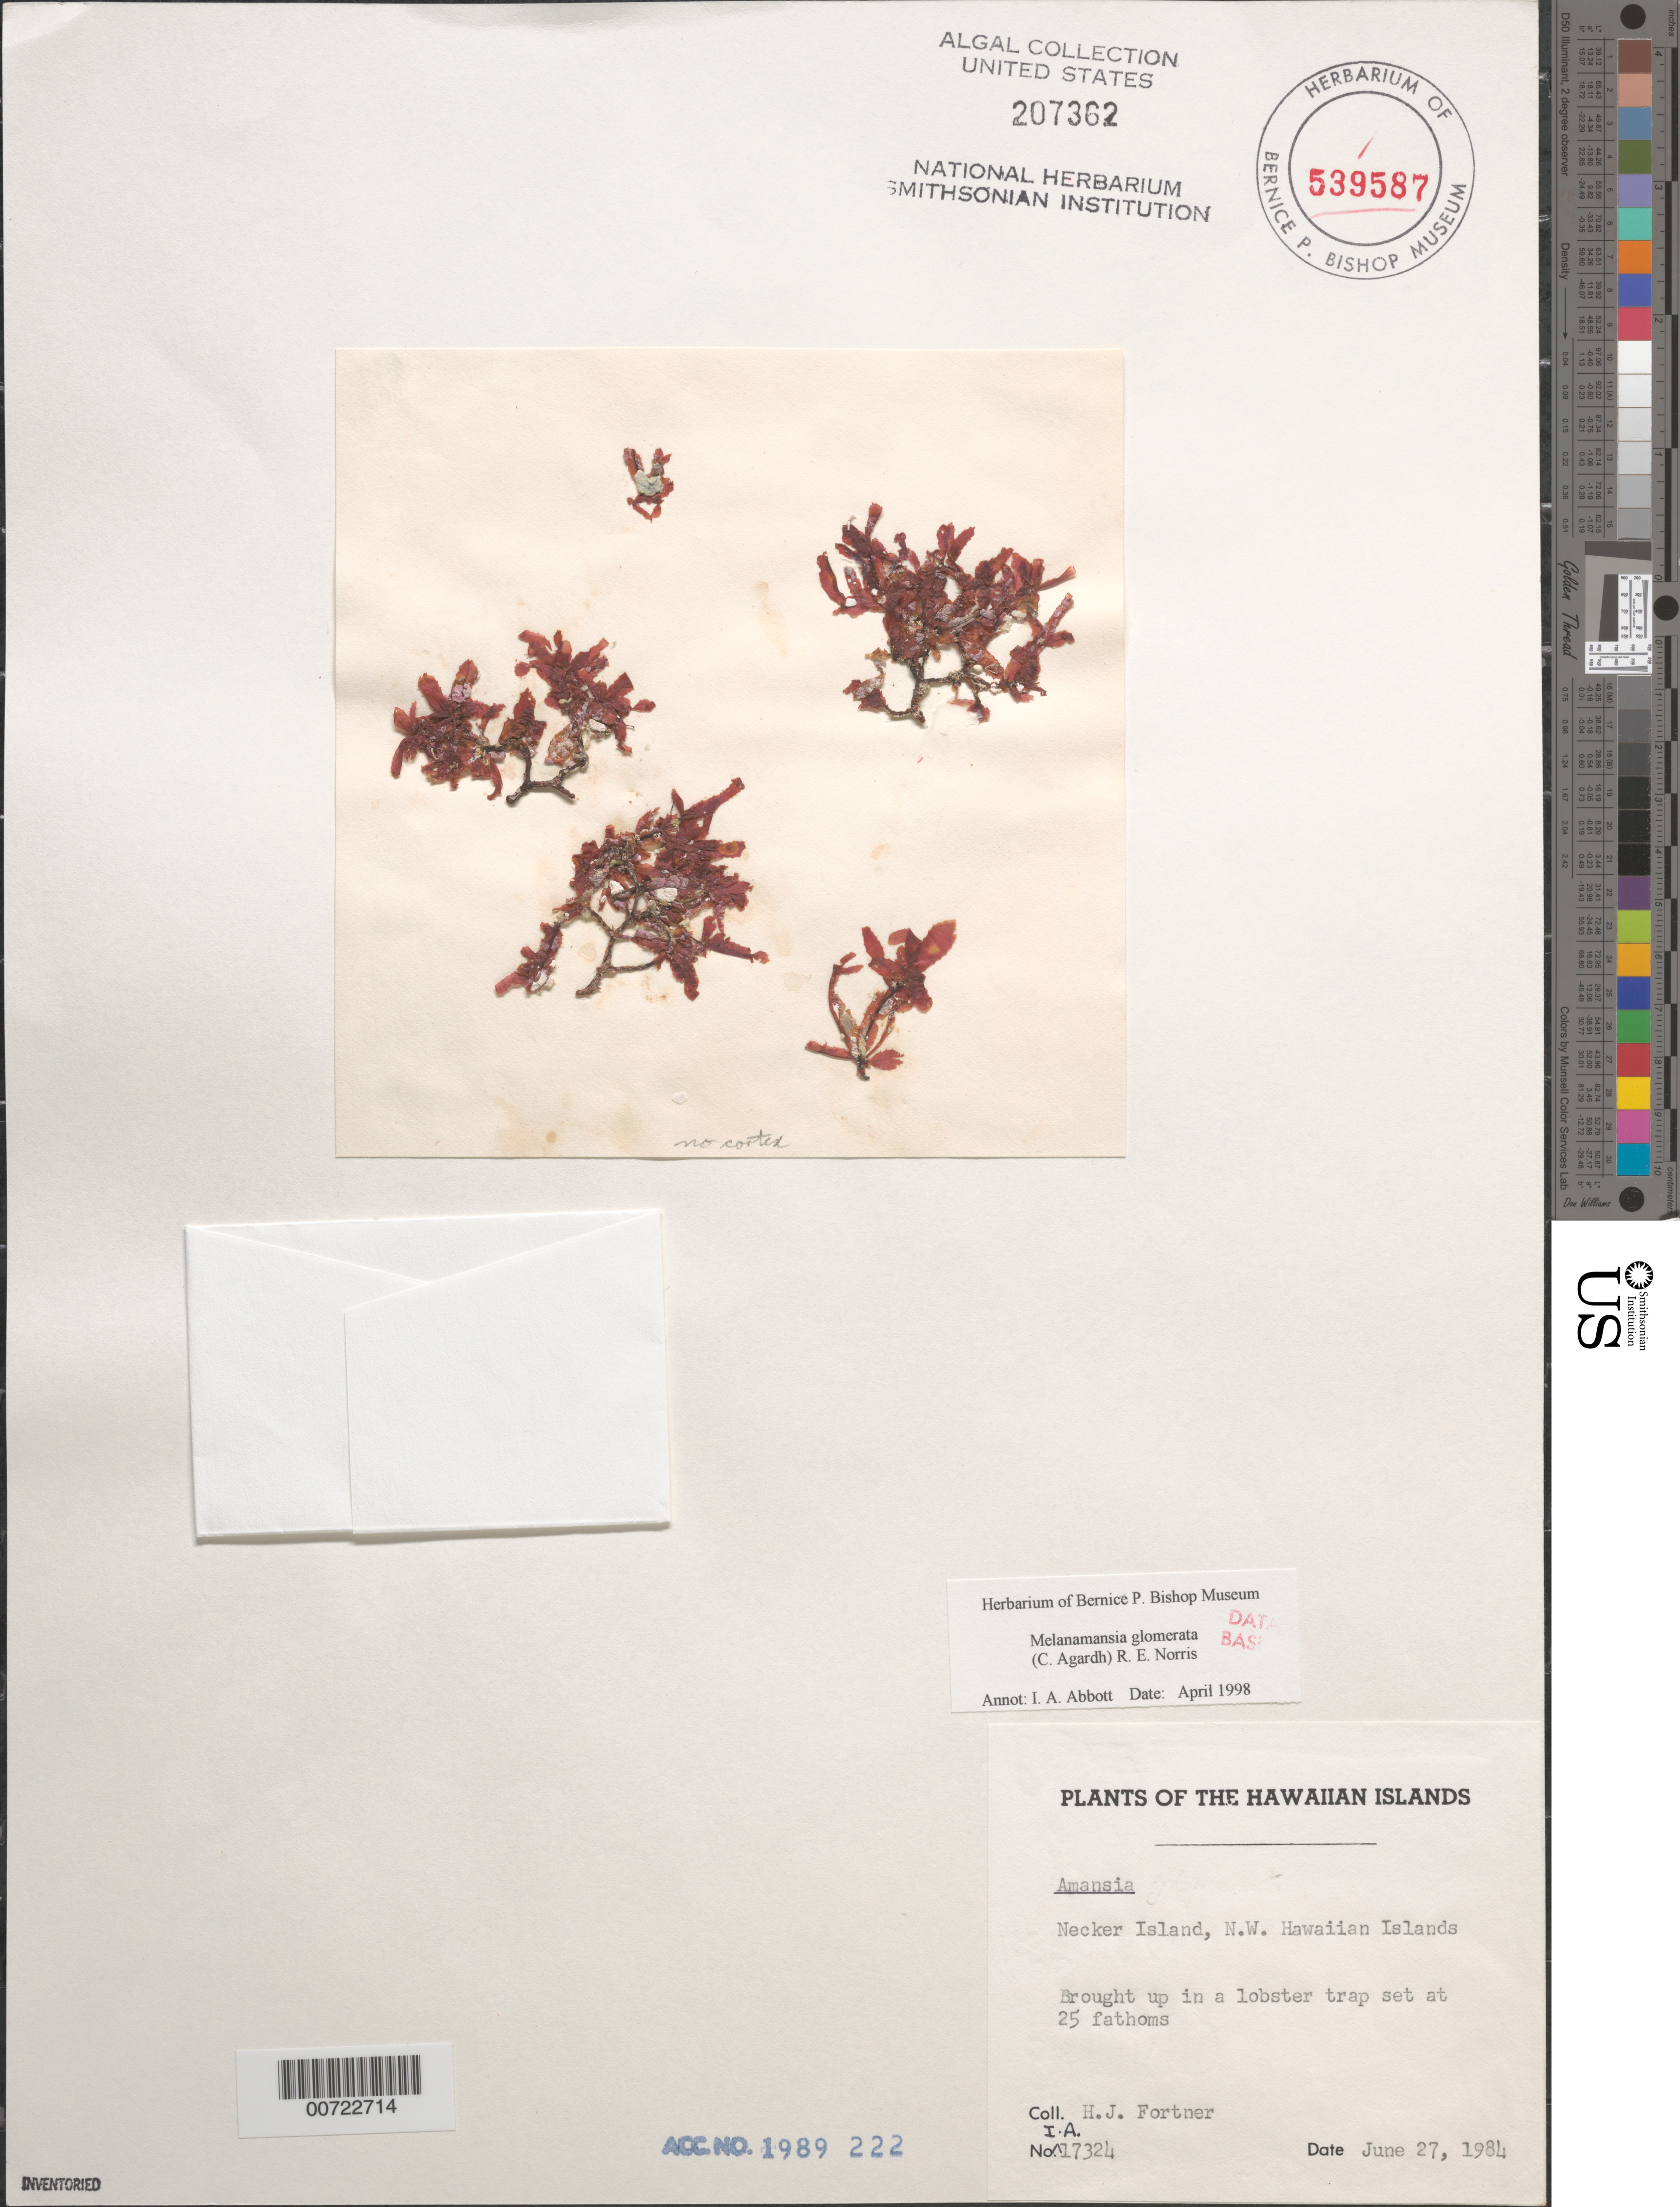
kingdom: Plantae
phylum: Rhodophyta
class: Florideophyceae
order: Ceramiales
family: Rhodomelaceae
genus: Amansia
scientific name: Amansia glomerata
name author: C. Agardh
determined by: Algae name updating Project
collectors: H. Fortner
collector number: IAA 17324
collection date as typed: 27 Jun 1984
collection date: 1984-06-27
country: United States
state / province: Hawaii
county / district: Honolulu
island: Necker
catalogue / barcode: US 207362